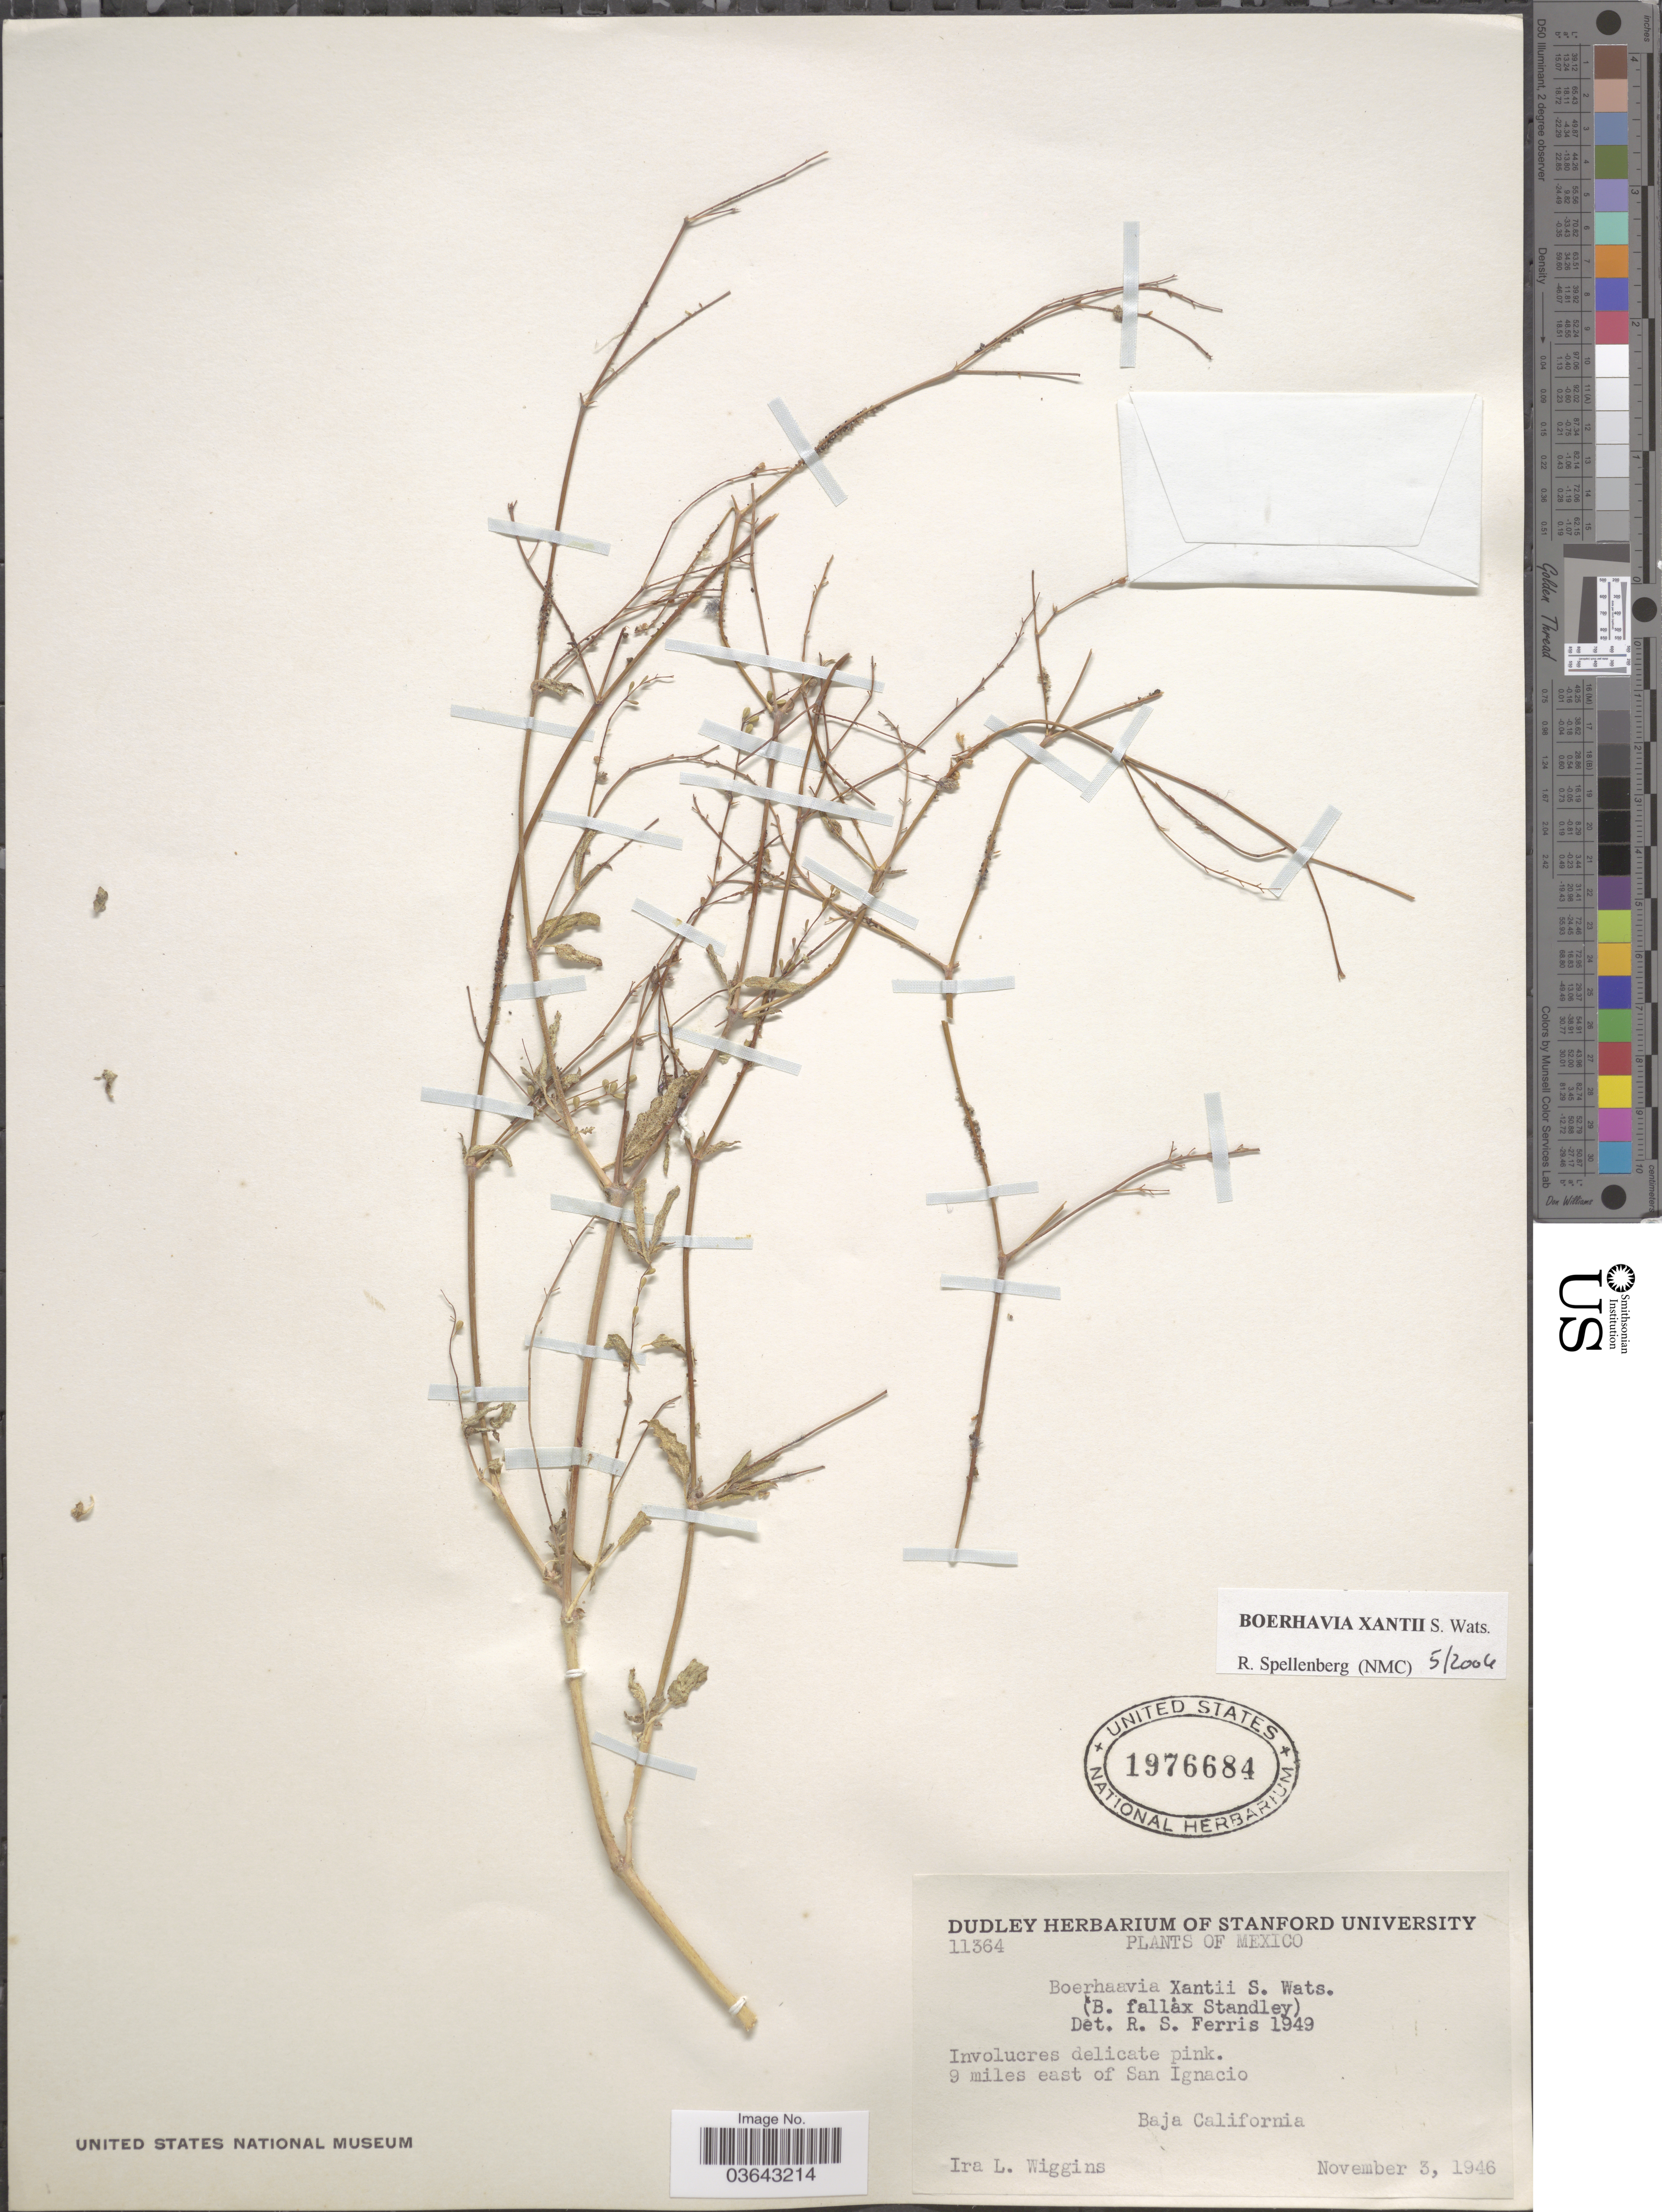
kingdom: Plantae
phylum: Tracheophyta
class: Magnoliopsida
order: Caryophyllales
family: Nyctaginaceae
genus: Boerhavia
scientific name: Boerhavia xanti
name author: S. Watson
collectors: I. L. Wiggins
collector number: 11364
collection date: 1946-11-03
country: Mexico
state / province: Baja California Sur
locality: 9 miles east of San Ignacio.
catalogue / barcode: US 1976684